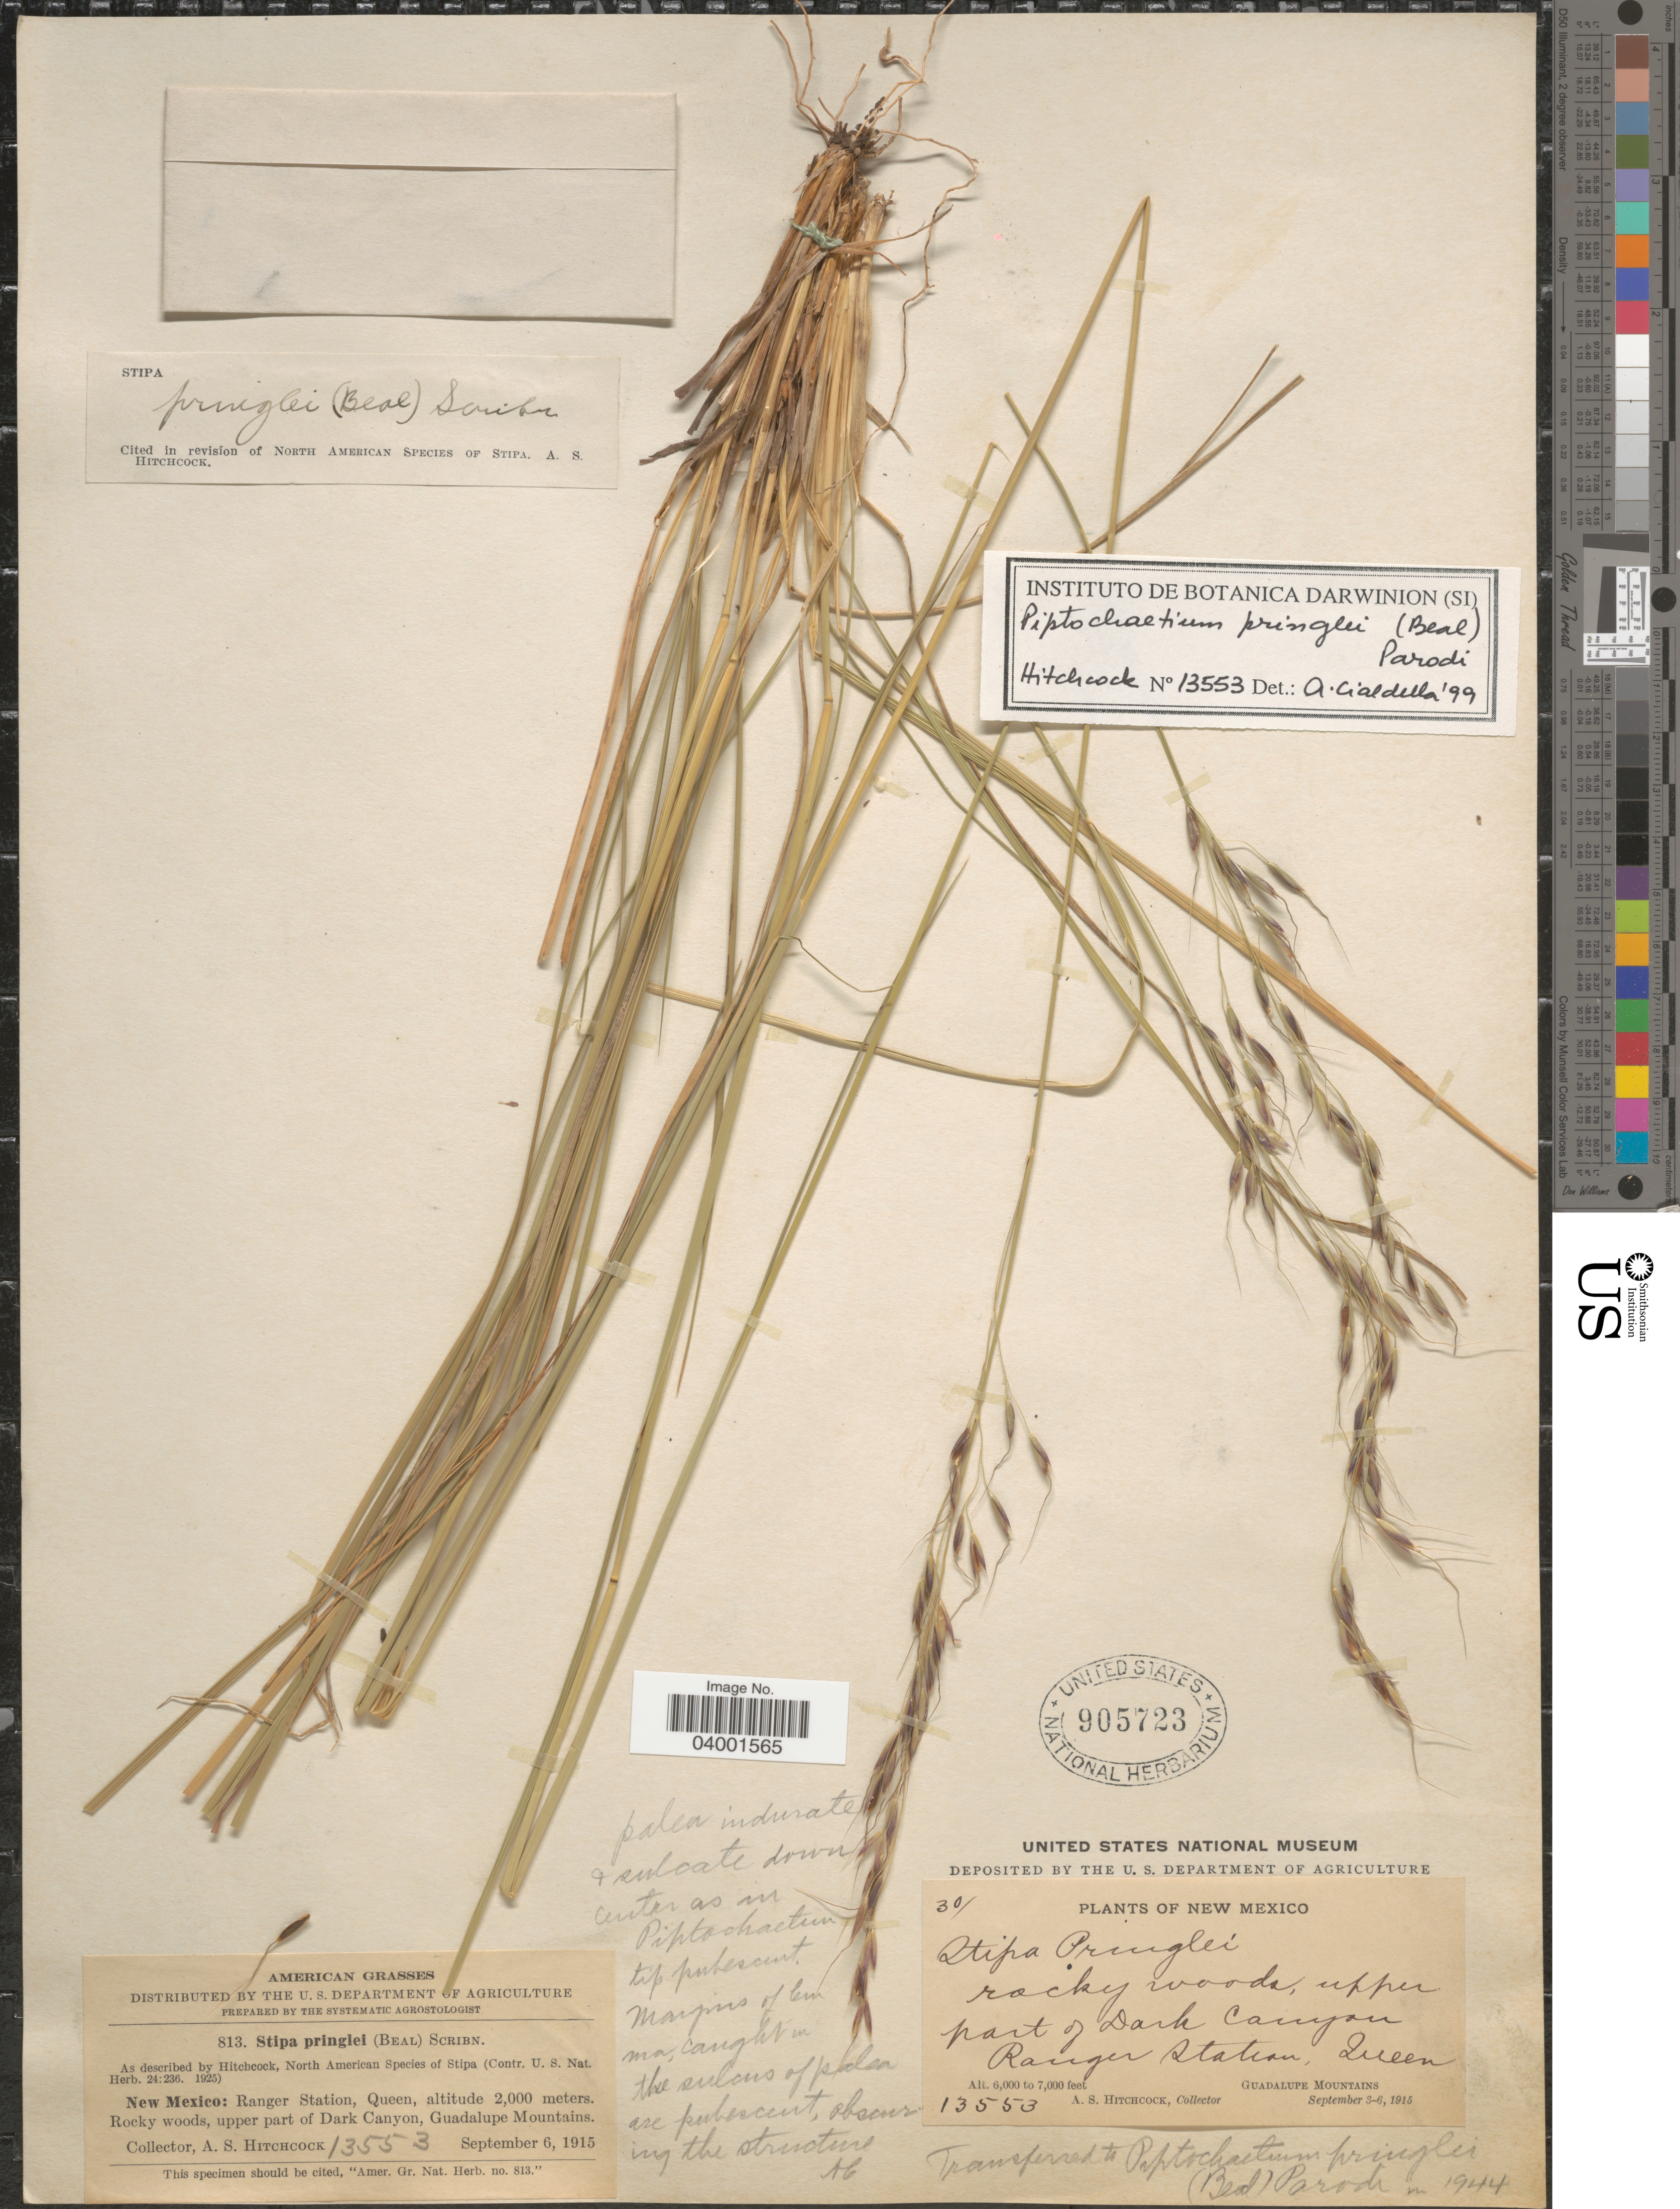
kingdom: Plantae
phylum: Tracheophyta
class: Liliopsida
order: Poales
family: Poaceae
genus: Piptochaetium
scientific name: Piptochaetium pringlei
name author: (W.J. Beal) Parodi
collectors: A. S. Hitchcock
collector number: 13553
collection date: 1915-09-06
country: United States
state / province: New Mexico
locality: Ranger Station, Queen, Rocky woods, upper part of Dark Canyon, Guadalupe Mountains.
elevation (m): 2000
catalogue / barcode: US 905723